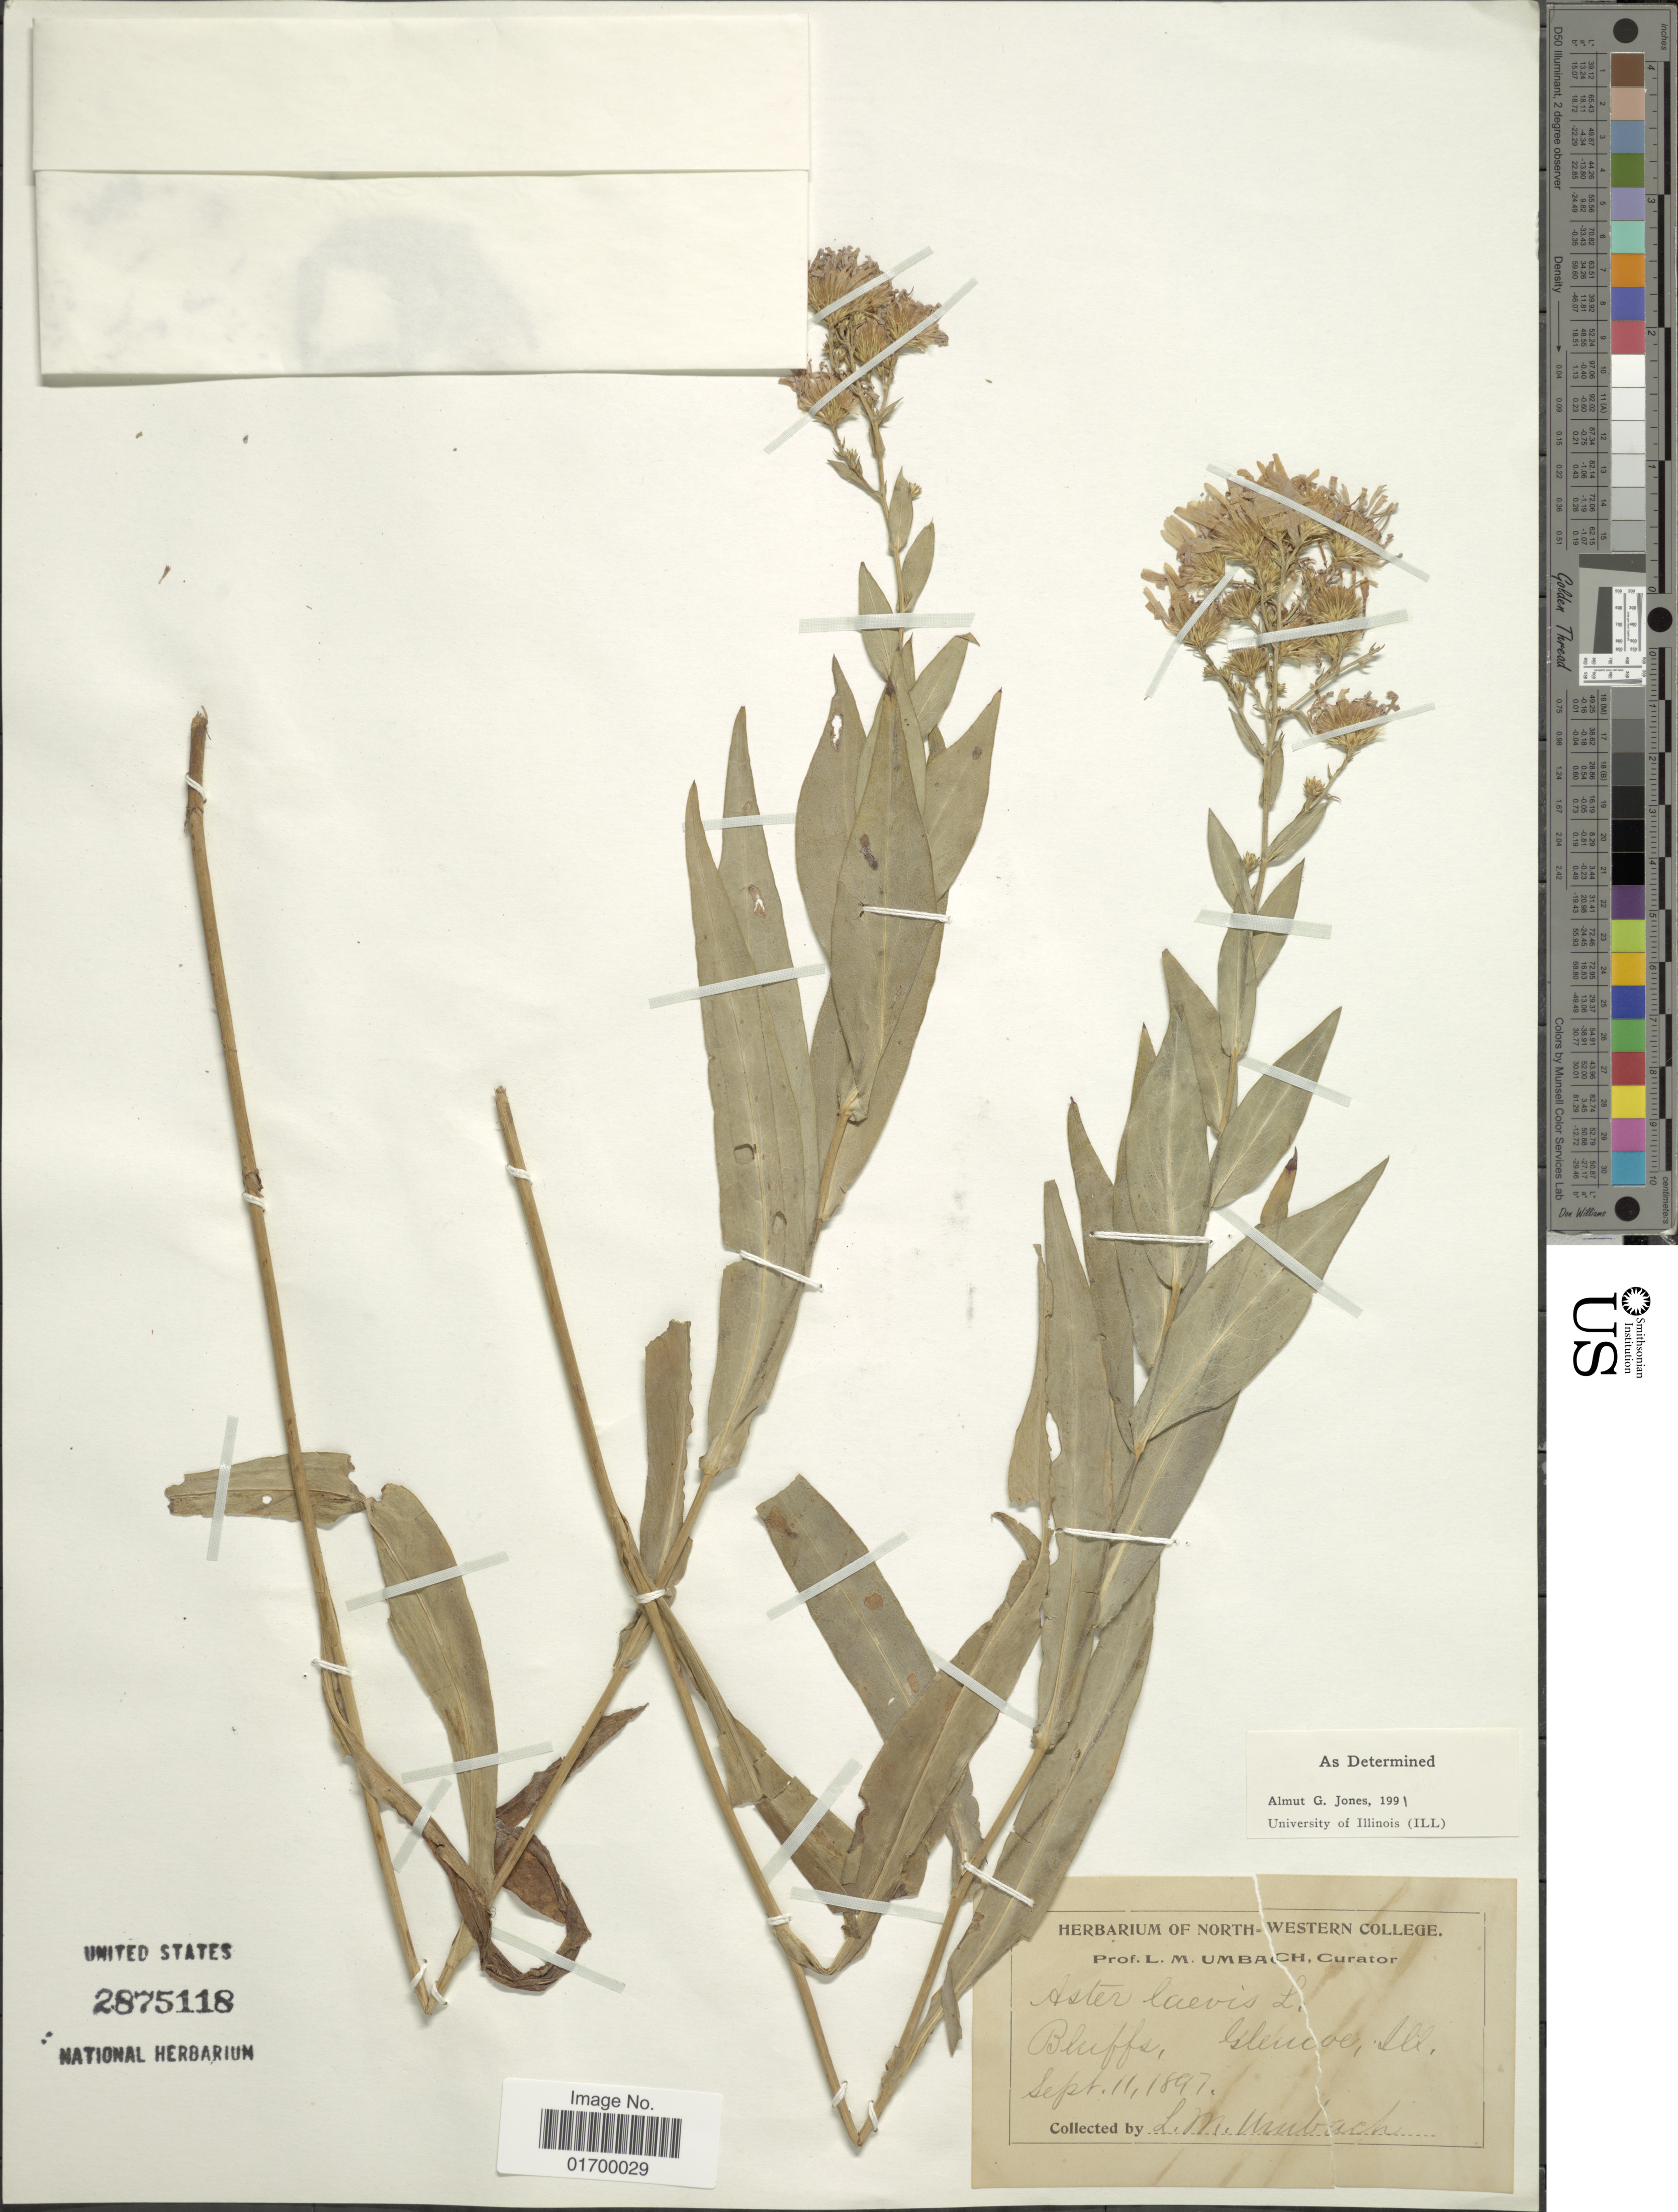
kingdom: Plantae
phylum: Tracheophyta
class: Magnoliopsida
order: Asterales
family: Asteraceae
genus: Symphyotrichum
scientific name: Symphyotrichum laeve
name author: (L.) Á. Löve & D. Löve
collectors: L. M. Umbach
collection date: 1897-09-11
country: United States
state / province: Illinois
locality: Bluffs, Glencoe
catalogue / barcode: US 2875118